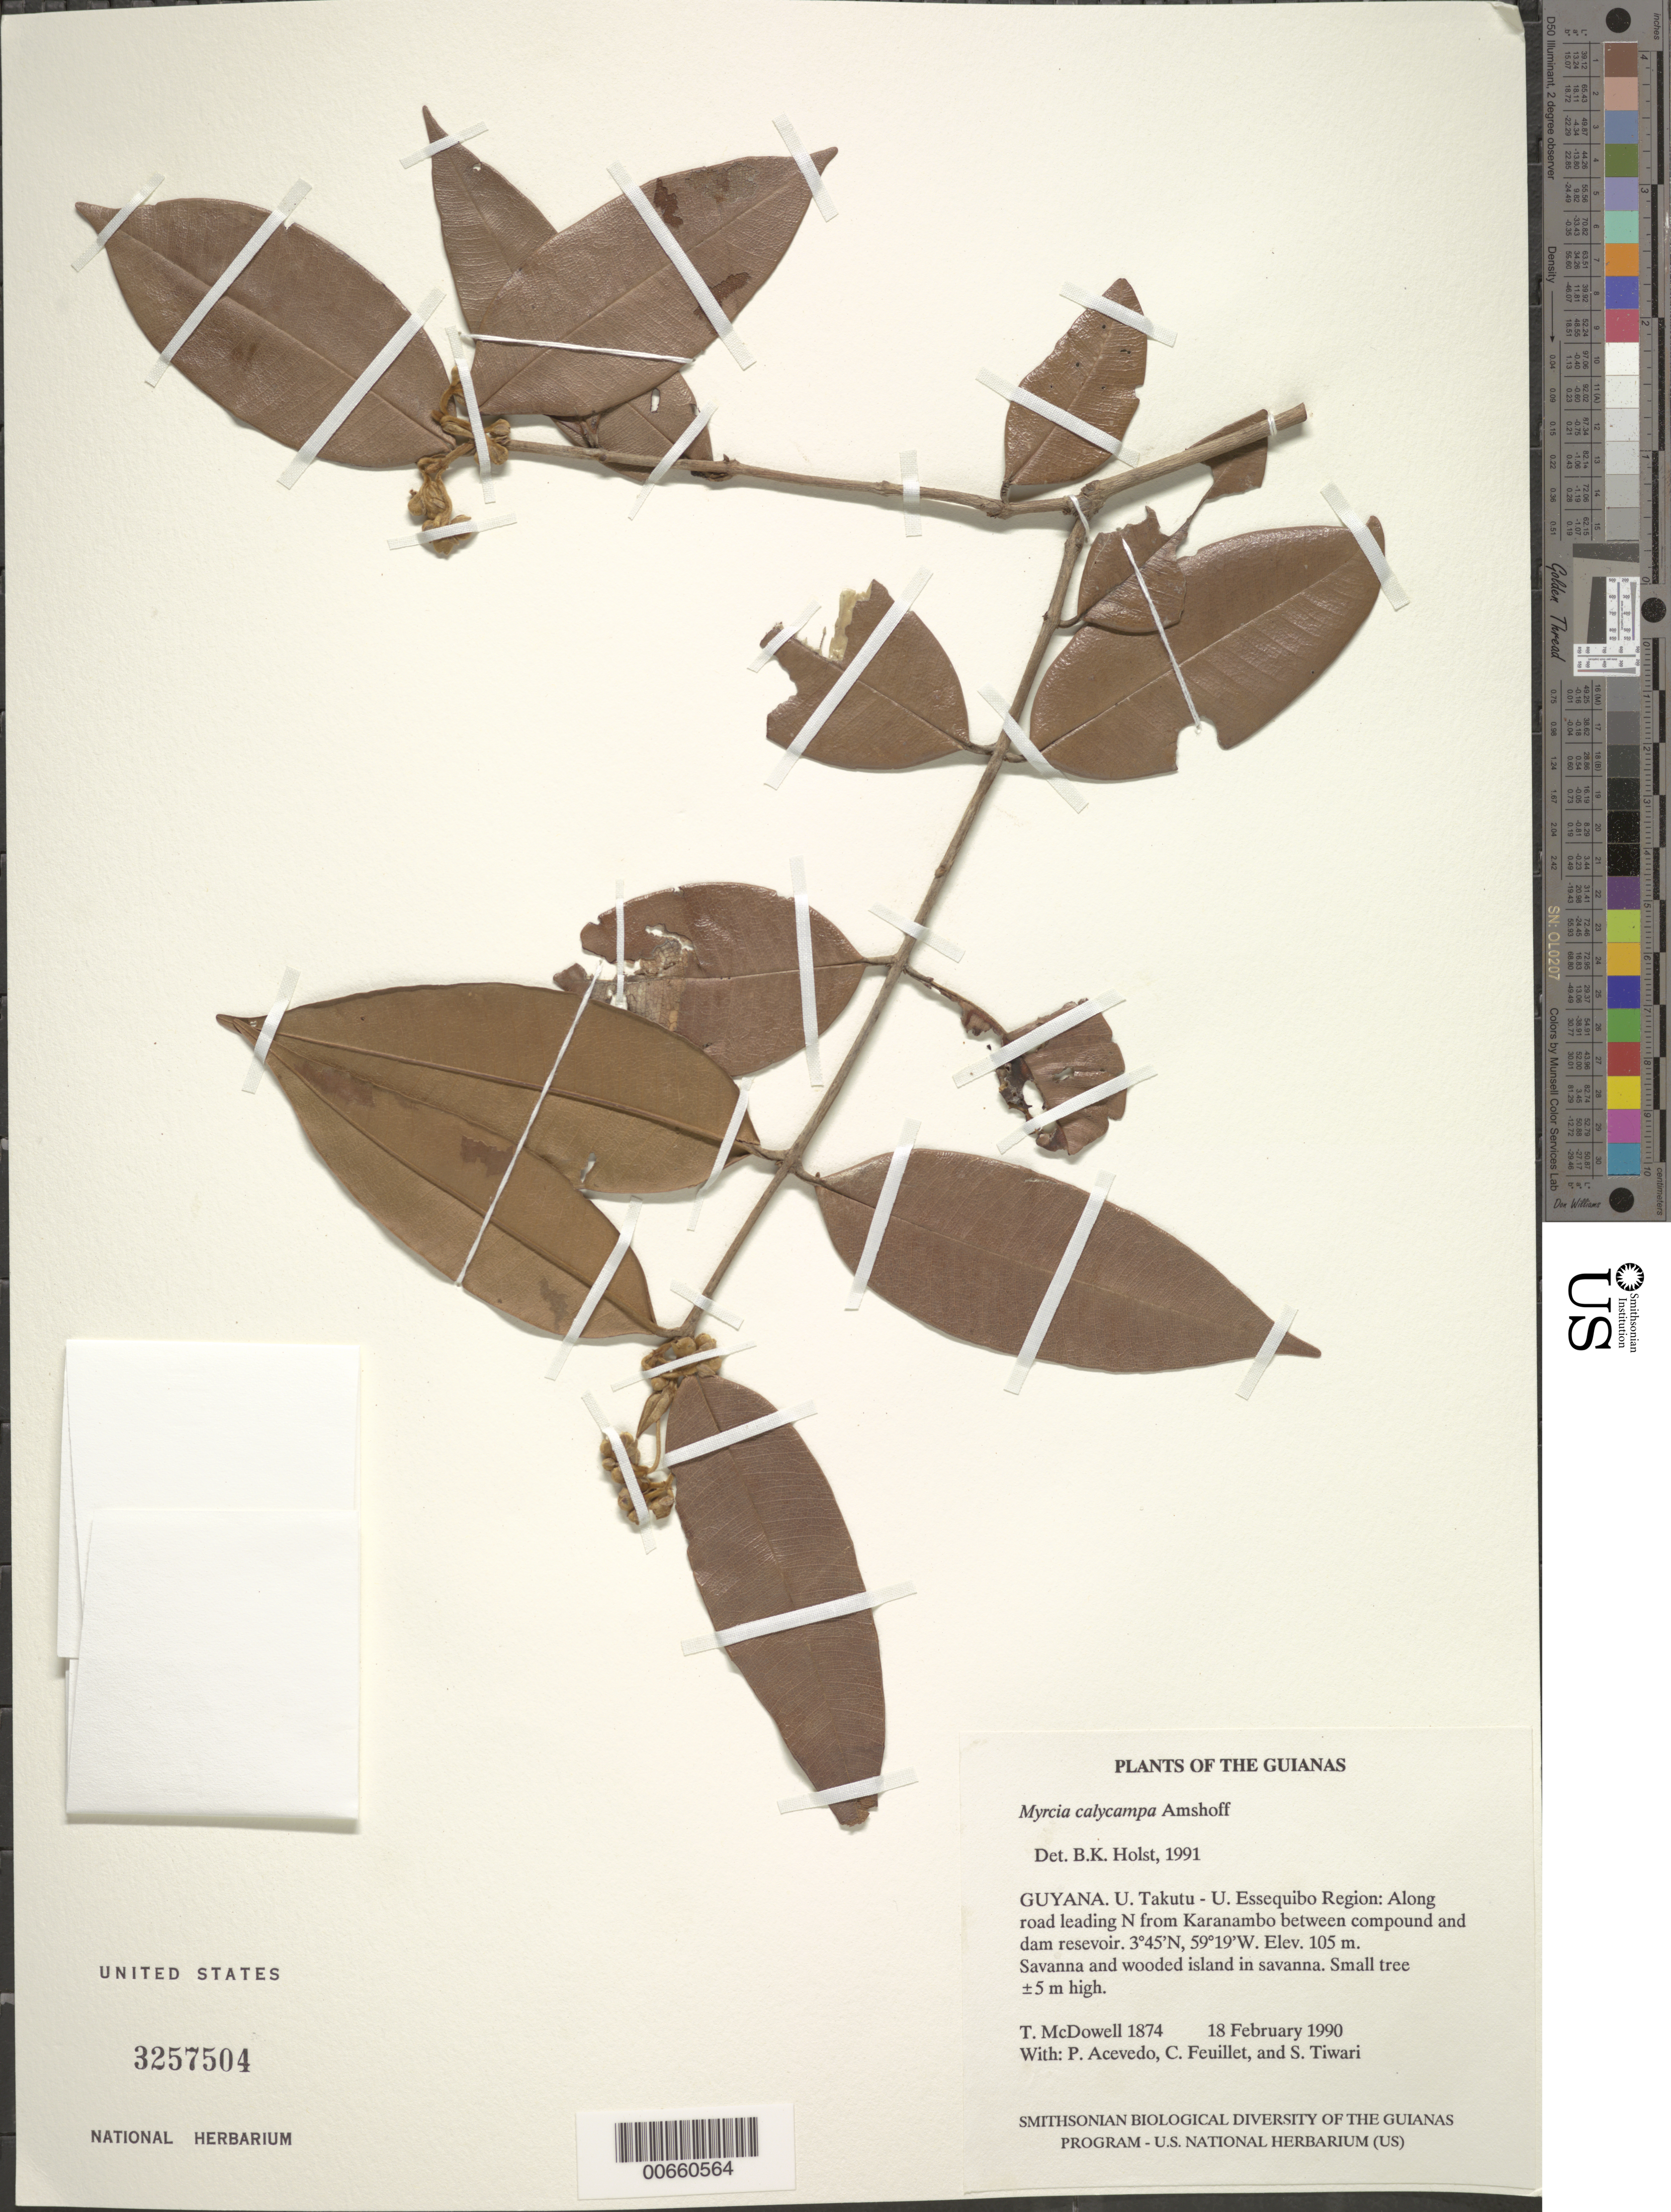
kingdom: Plantae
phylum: Tracheophyta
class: Magnoliopsida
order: Myrtales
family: Myrtaceae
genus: Myrcia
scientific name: Myrcia calycampa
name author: Amshoff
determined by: Holst, Bruce K.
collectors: T. McDowell, P. Acevedo-Rodr., C. Feuillet & S. Tiwari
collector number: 1874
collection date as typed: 18 February 1990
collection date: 1990-02-18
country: Guyana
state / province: U. Takutu-U. Essequibo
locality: Along road leading North from Karanambo between compound and dam-pond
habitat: Savanna and wooded island in savanna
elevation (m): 105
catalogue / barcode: US 3257504